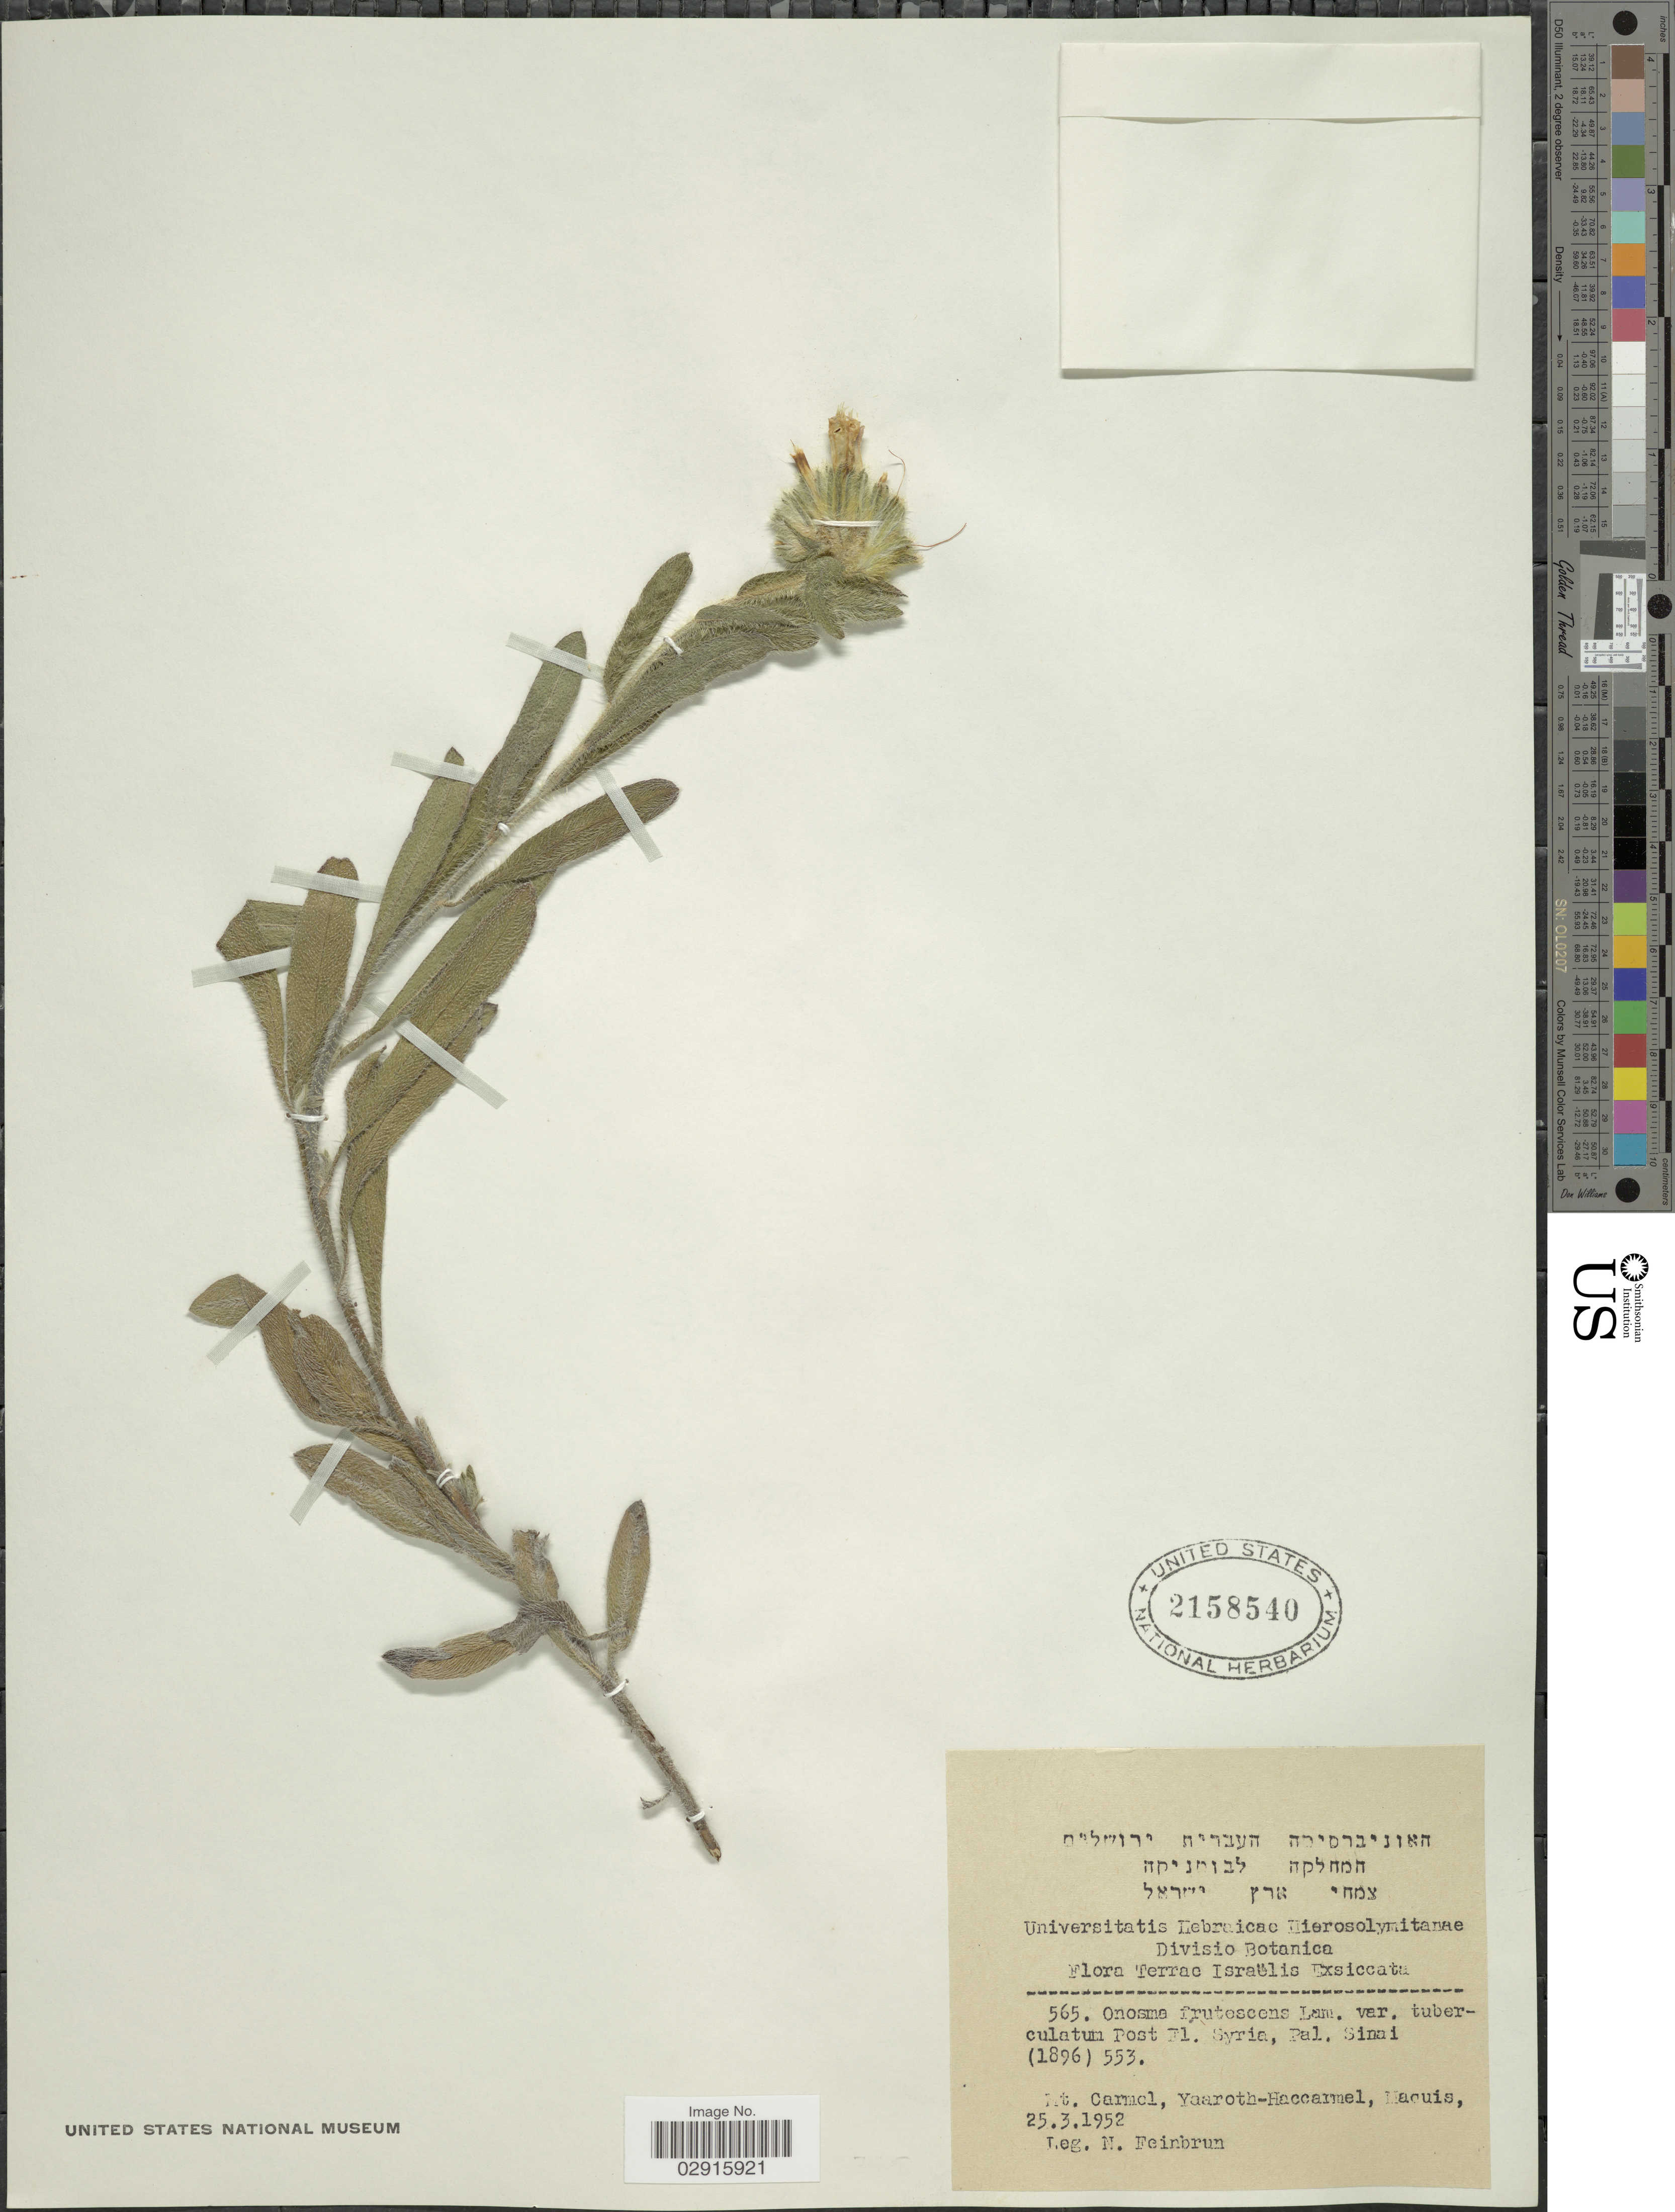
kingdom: Plantae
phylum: Tracheophyta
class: Magnoliopsida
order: Boraginales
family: Boraginaceae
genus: Onosma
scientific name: Onosma frutescens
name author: Lam.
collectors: N. Feinbrun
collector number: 565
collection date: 1952-03-25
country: Israel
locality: Mt. Carmel, Yaaroth-Haccamel, Macuis.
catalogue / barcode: US 2158540